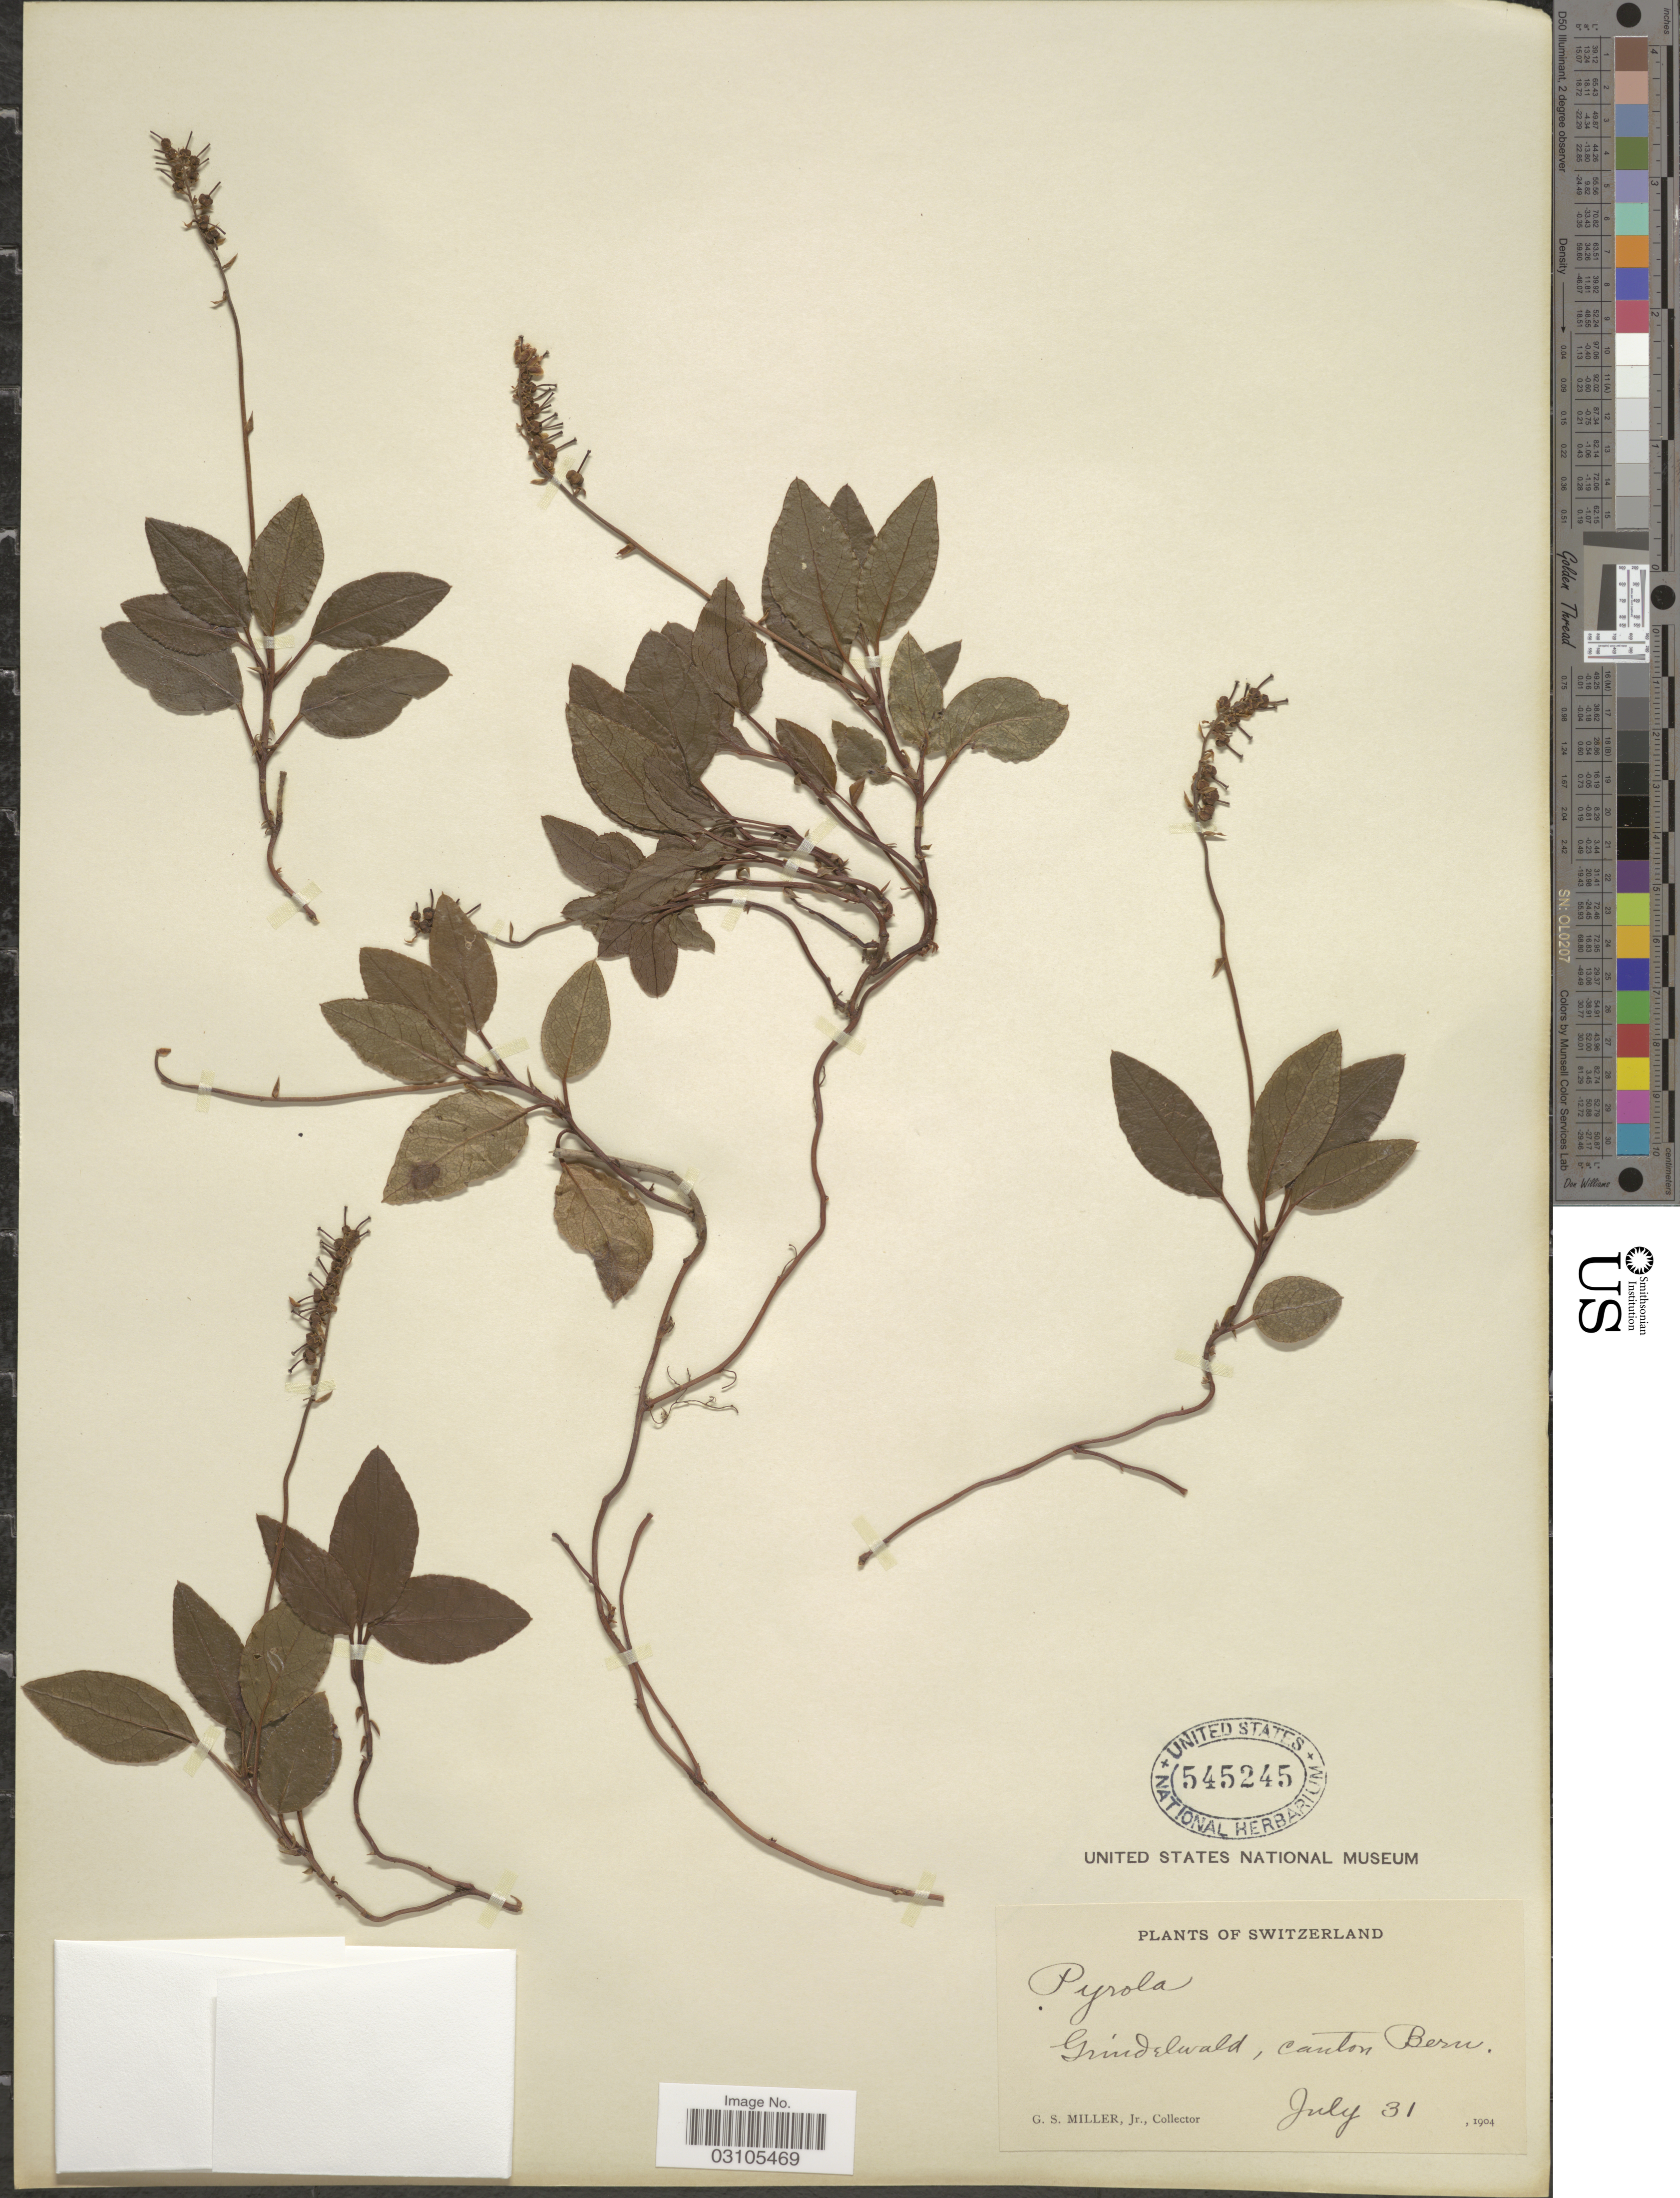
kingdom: Plantae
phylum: Tracheophyta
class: Magnoliopsida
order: Ericales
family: Ericaceae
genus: Orthilia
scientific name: Orthilia secunda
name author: (L.) House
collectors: G. S. Miller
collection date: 1904-07-31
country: Switzerland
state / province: Bern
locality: Grindelwald, canton Bern.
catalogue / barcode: US 545245